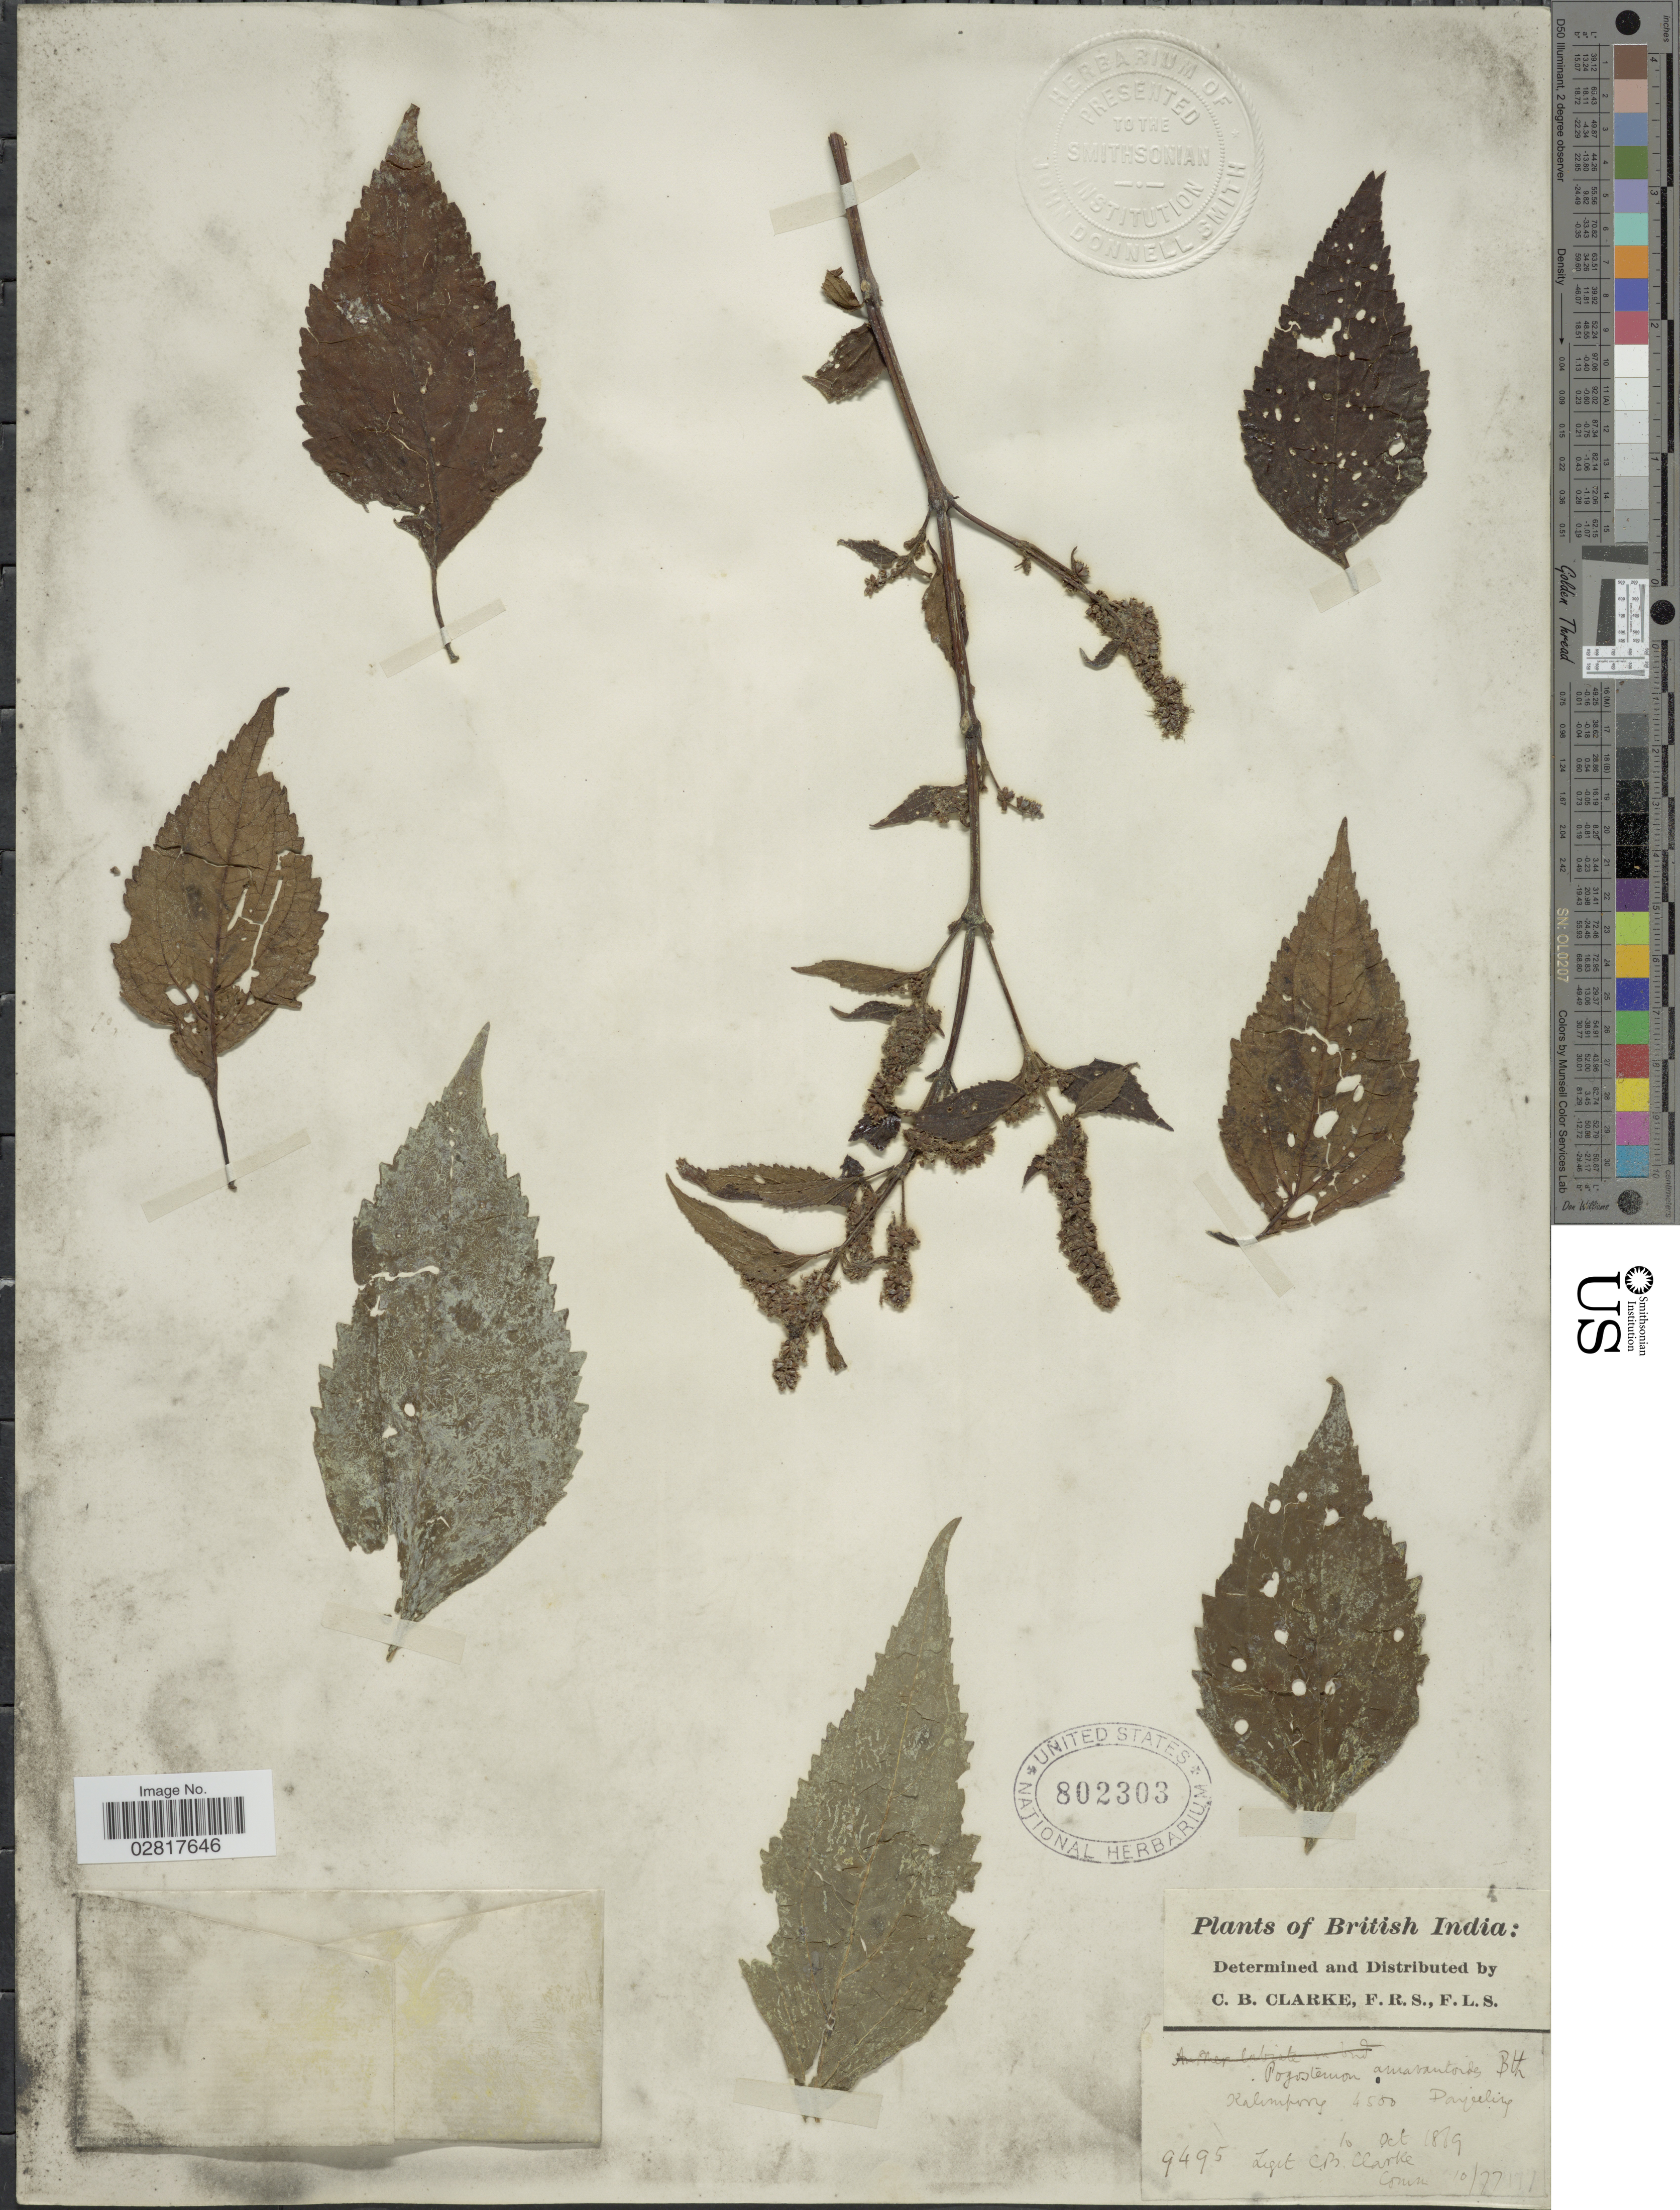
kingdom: Plantae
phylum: Tracheophyta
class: Magnoliopsida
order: Lamiales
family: Lamiaceae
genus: Pogostemon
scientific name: Pogostemon amaranthoides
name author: Benth.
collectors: C. B. Clarke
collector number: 9495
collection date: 1889-10-10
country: India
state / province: West Bengal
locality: British India: Kalimpong, Darjeeling.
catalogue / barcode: US 802303